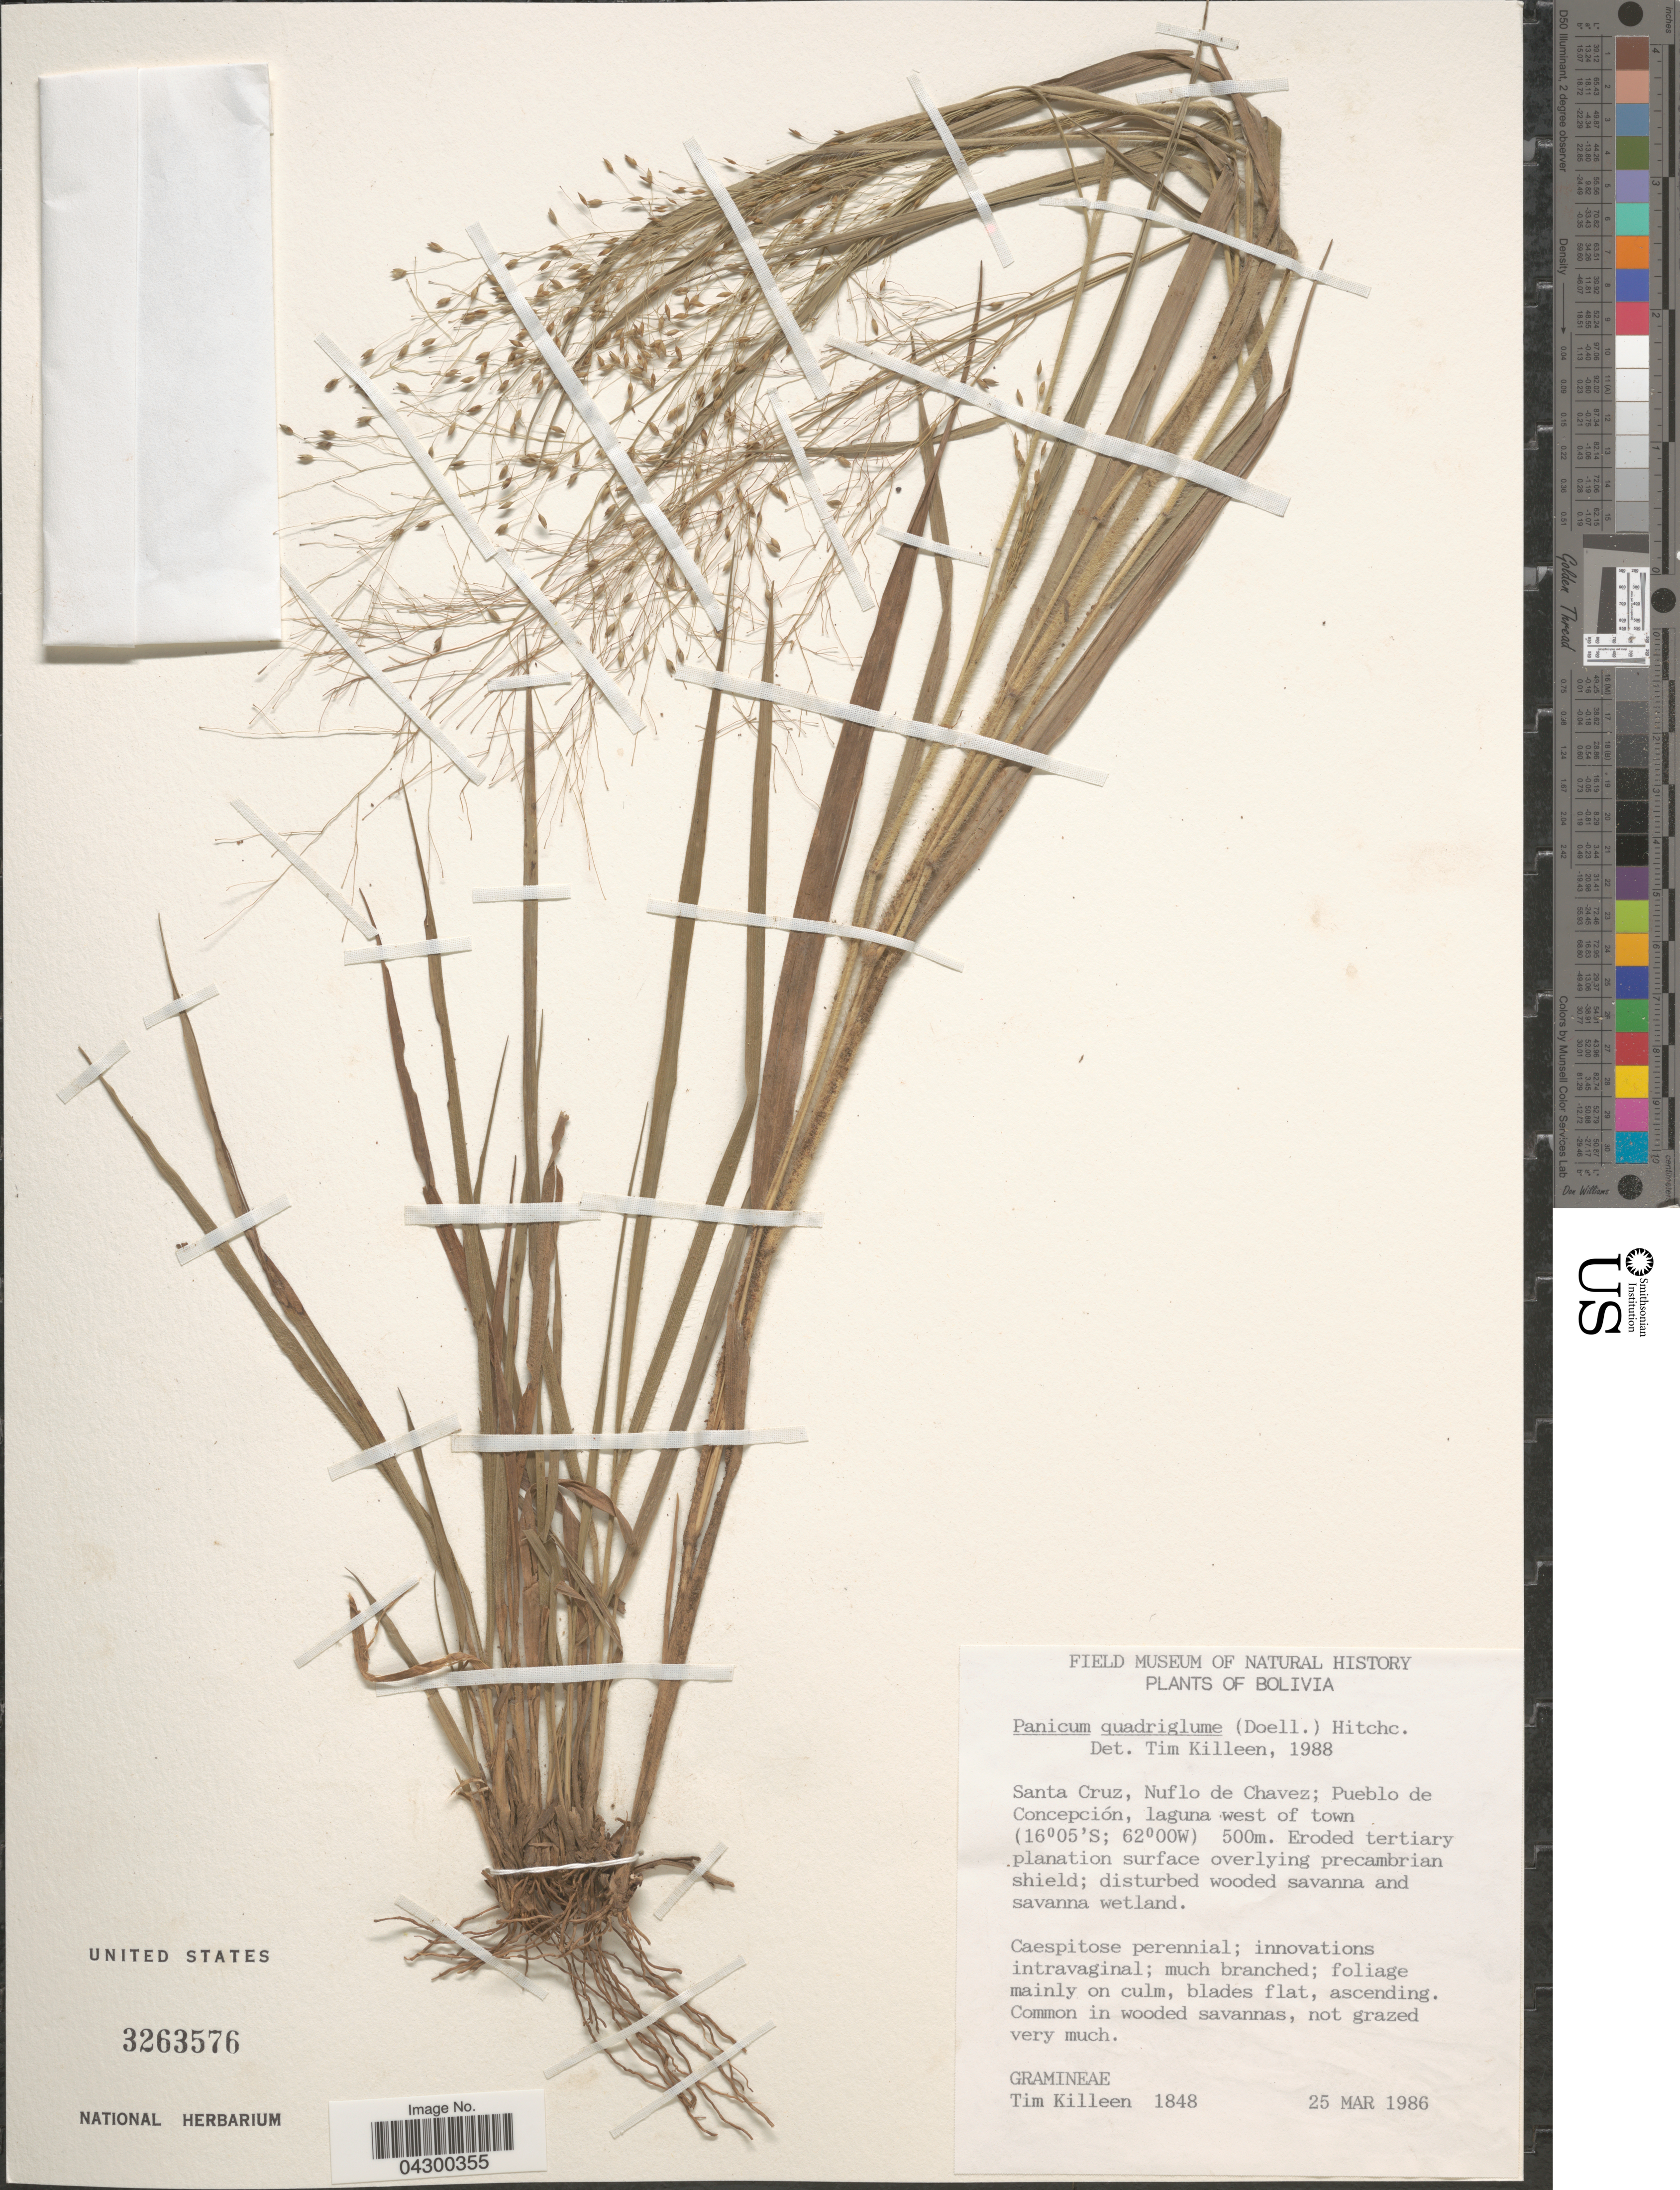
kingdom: Plantae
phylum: Tracheophyta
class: Liliopsida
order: Poales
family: Poaceae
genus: Panicum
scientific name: Panicum quadriglume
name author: (Döll) Hitchc.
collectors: T. J. Killeen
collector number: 1848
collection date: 1986-03-25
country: Bolivia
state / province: Santa Cruz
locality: Nuflo de Chavez; Pueblo de Concepción, laguna west of town.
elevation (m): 500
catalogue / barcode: US 3263576